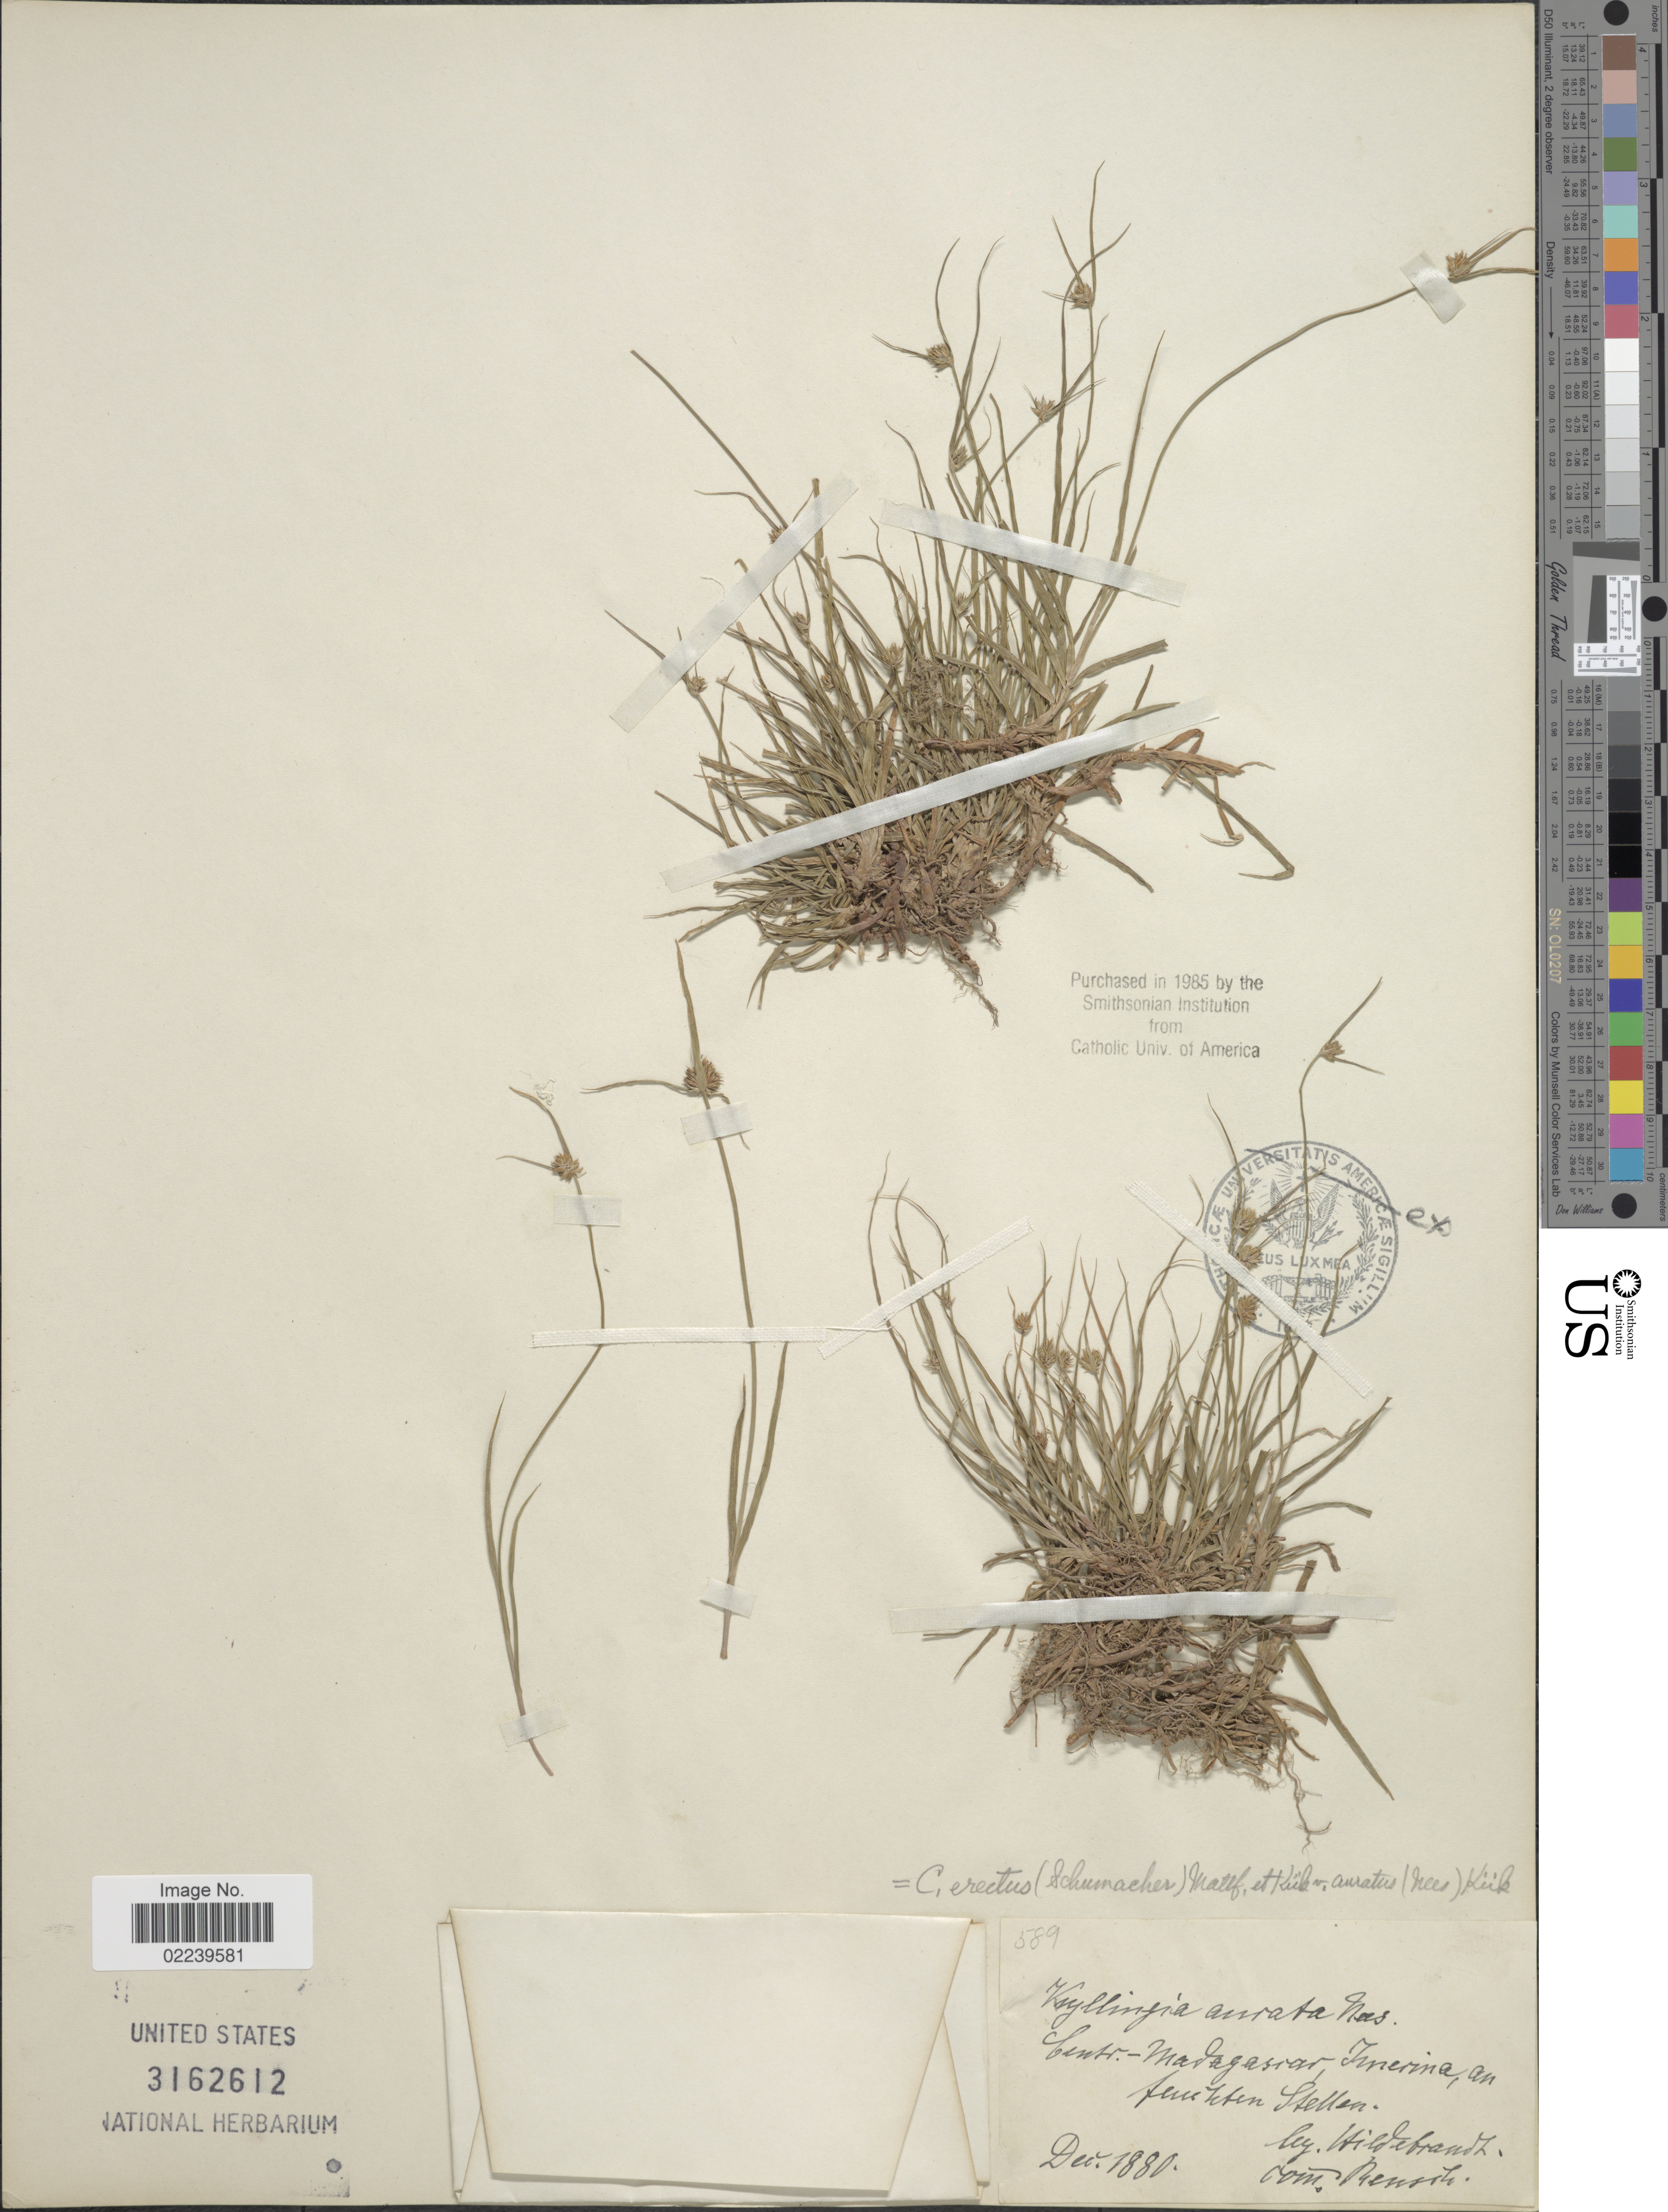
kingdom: Plantae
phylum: Tracheophyta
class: Liliopsida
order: Poales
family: Cyperaceae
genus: Cyperus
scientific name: Cyperus auratus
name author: (Nees) Huygh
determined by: Strong, M. T., (US), Smithsonian Institution - National Museum of Natural History (UNITED STATES)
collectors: J. Hildebrandt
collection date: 1880-12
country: Madagascar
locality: Centr.-Madagascar, Imerina, an feuchten Stellen.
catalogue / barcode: US 3162612